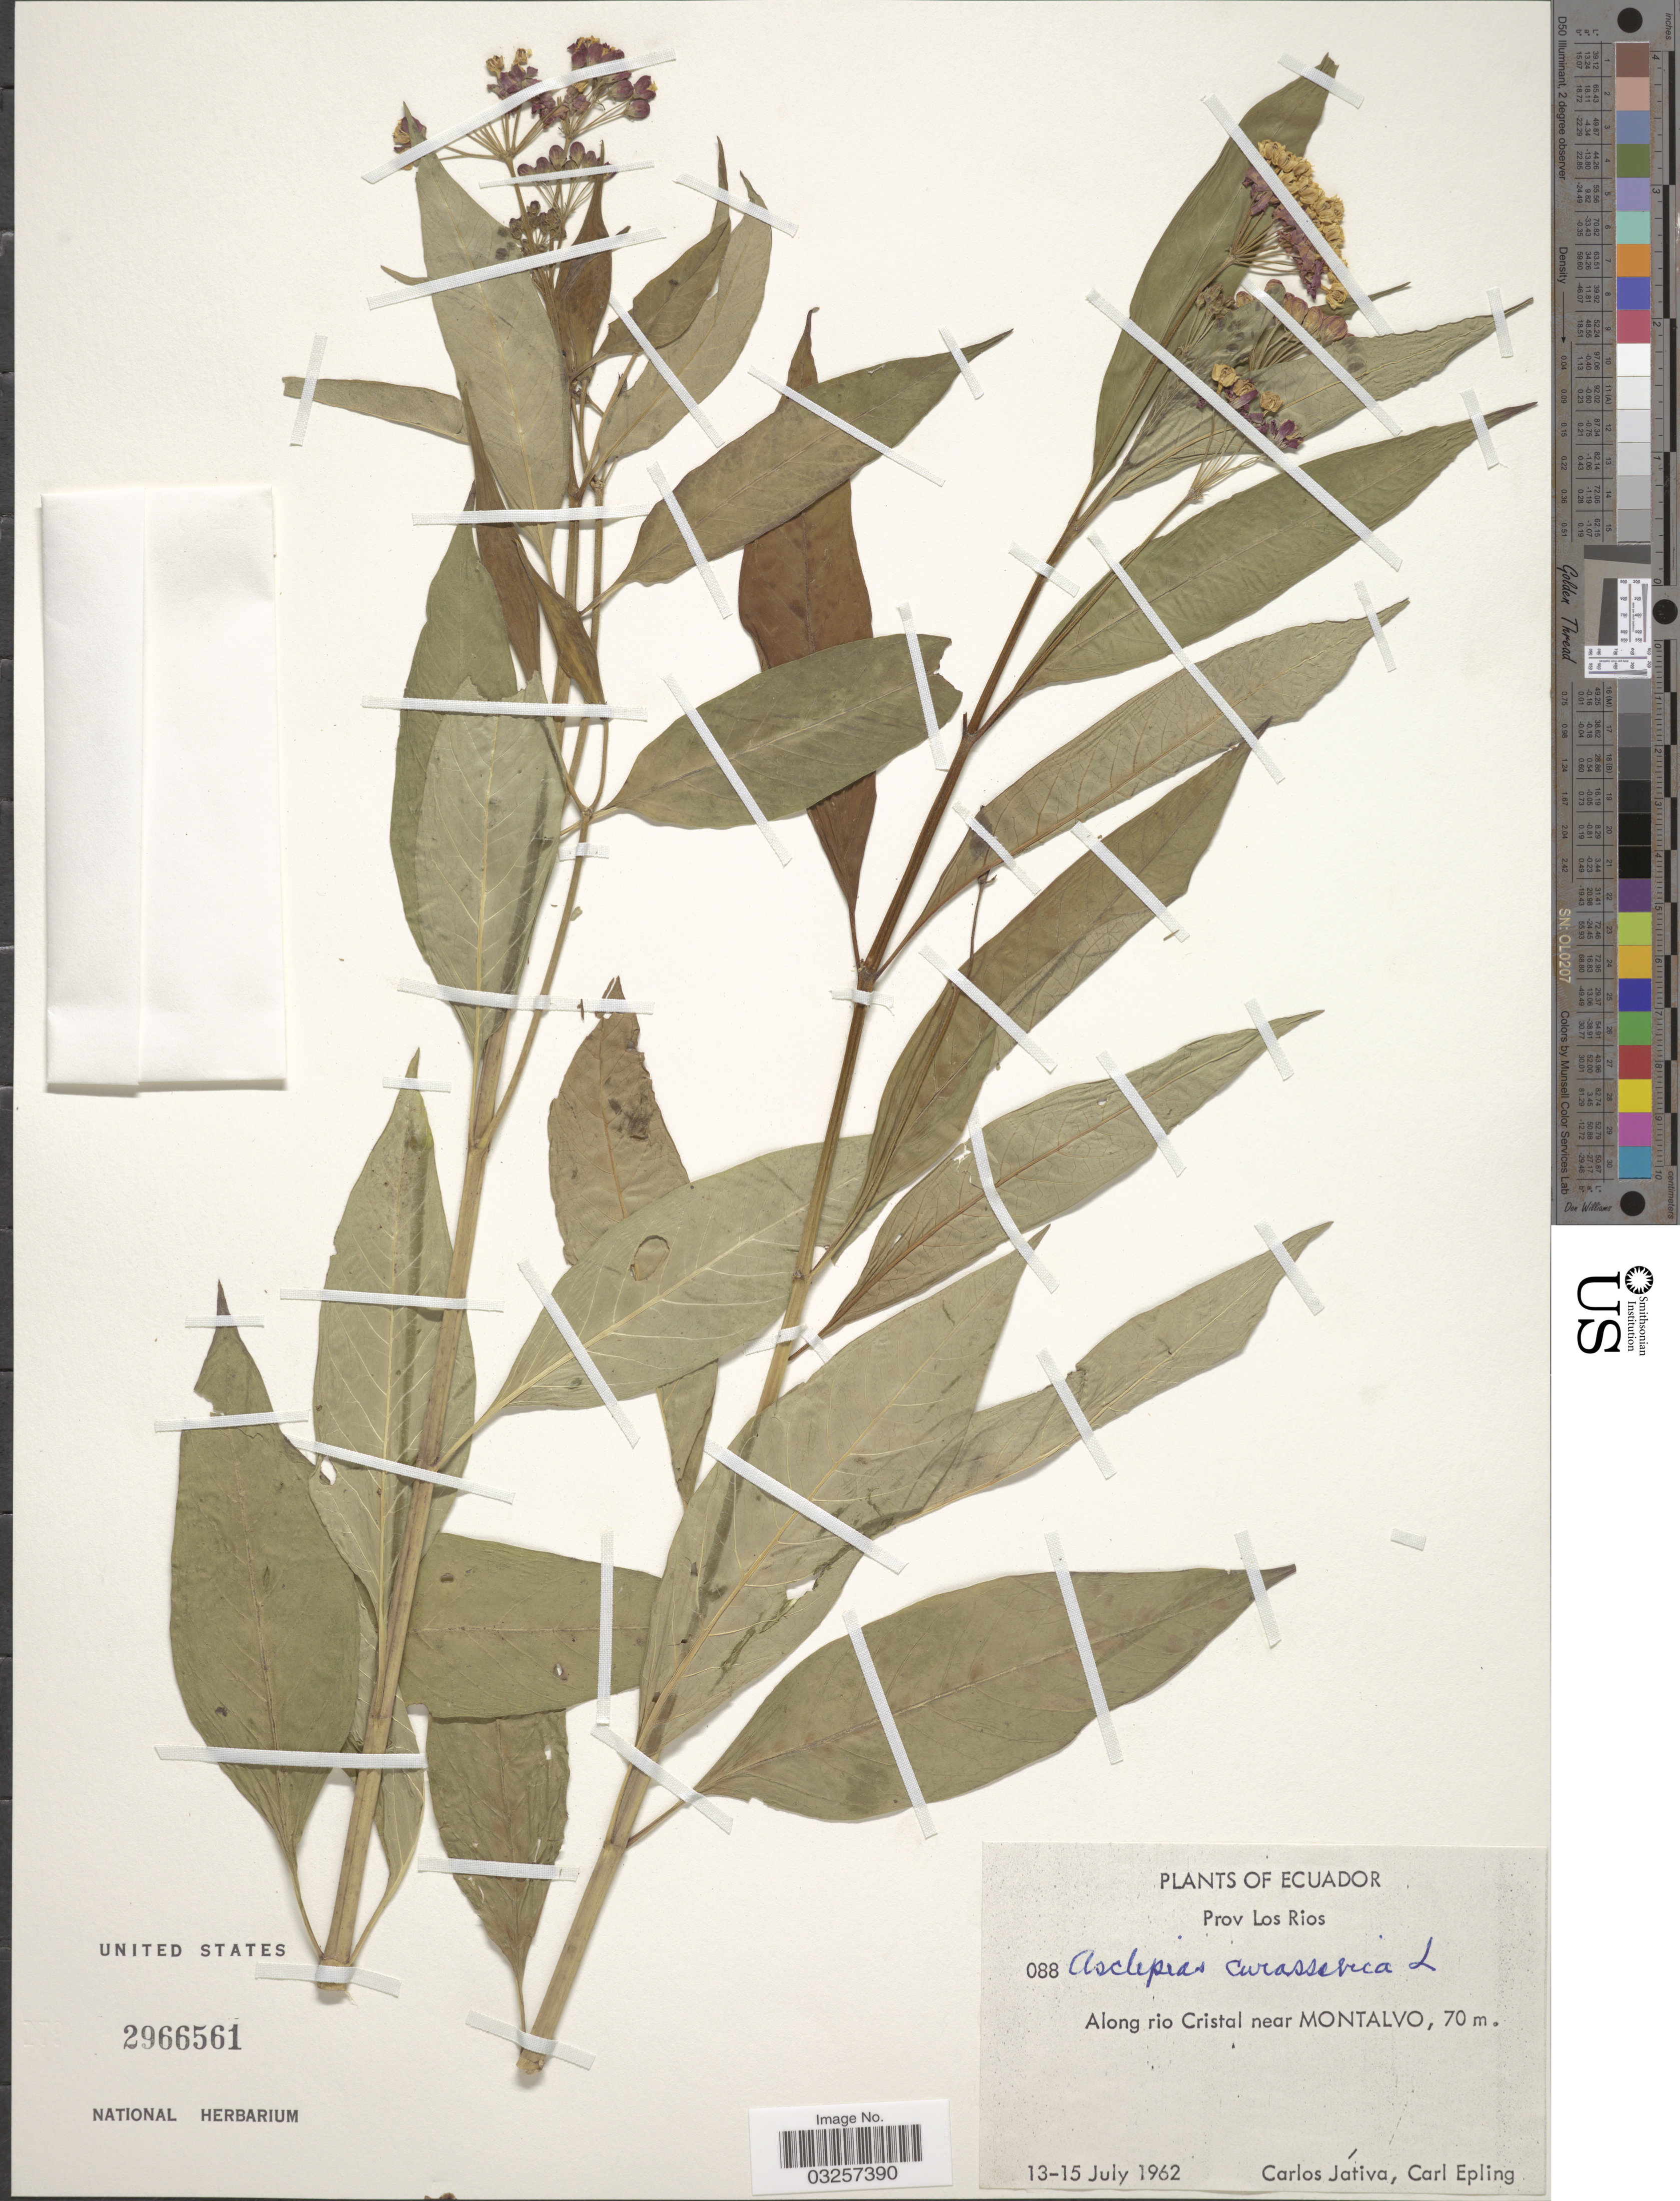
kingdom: Plantae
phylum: Tracheophyta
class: Magnoliopsida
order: Gentianales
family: Apocynaceae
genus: Asclepias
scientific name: Asclepias curassavica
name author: L.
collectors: C. D. Játiva & C. C. Epling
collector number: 088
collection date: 1962-07-13/1962-07-15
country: Ecuador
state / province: Los Ríos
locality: Prov Los Rios. Along rio Cristal near Montalvo.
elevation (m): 70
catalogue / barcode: US 2966561